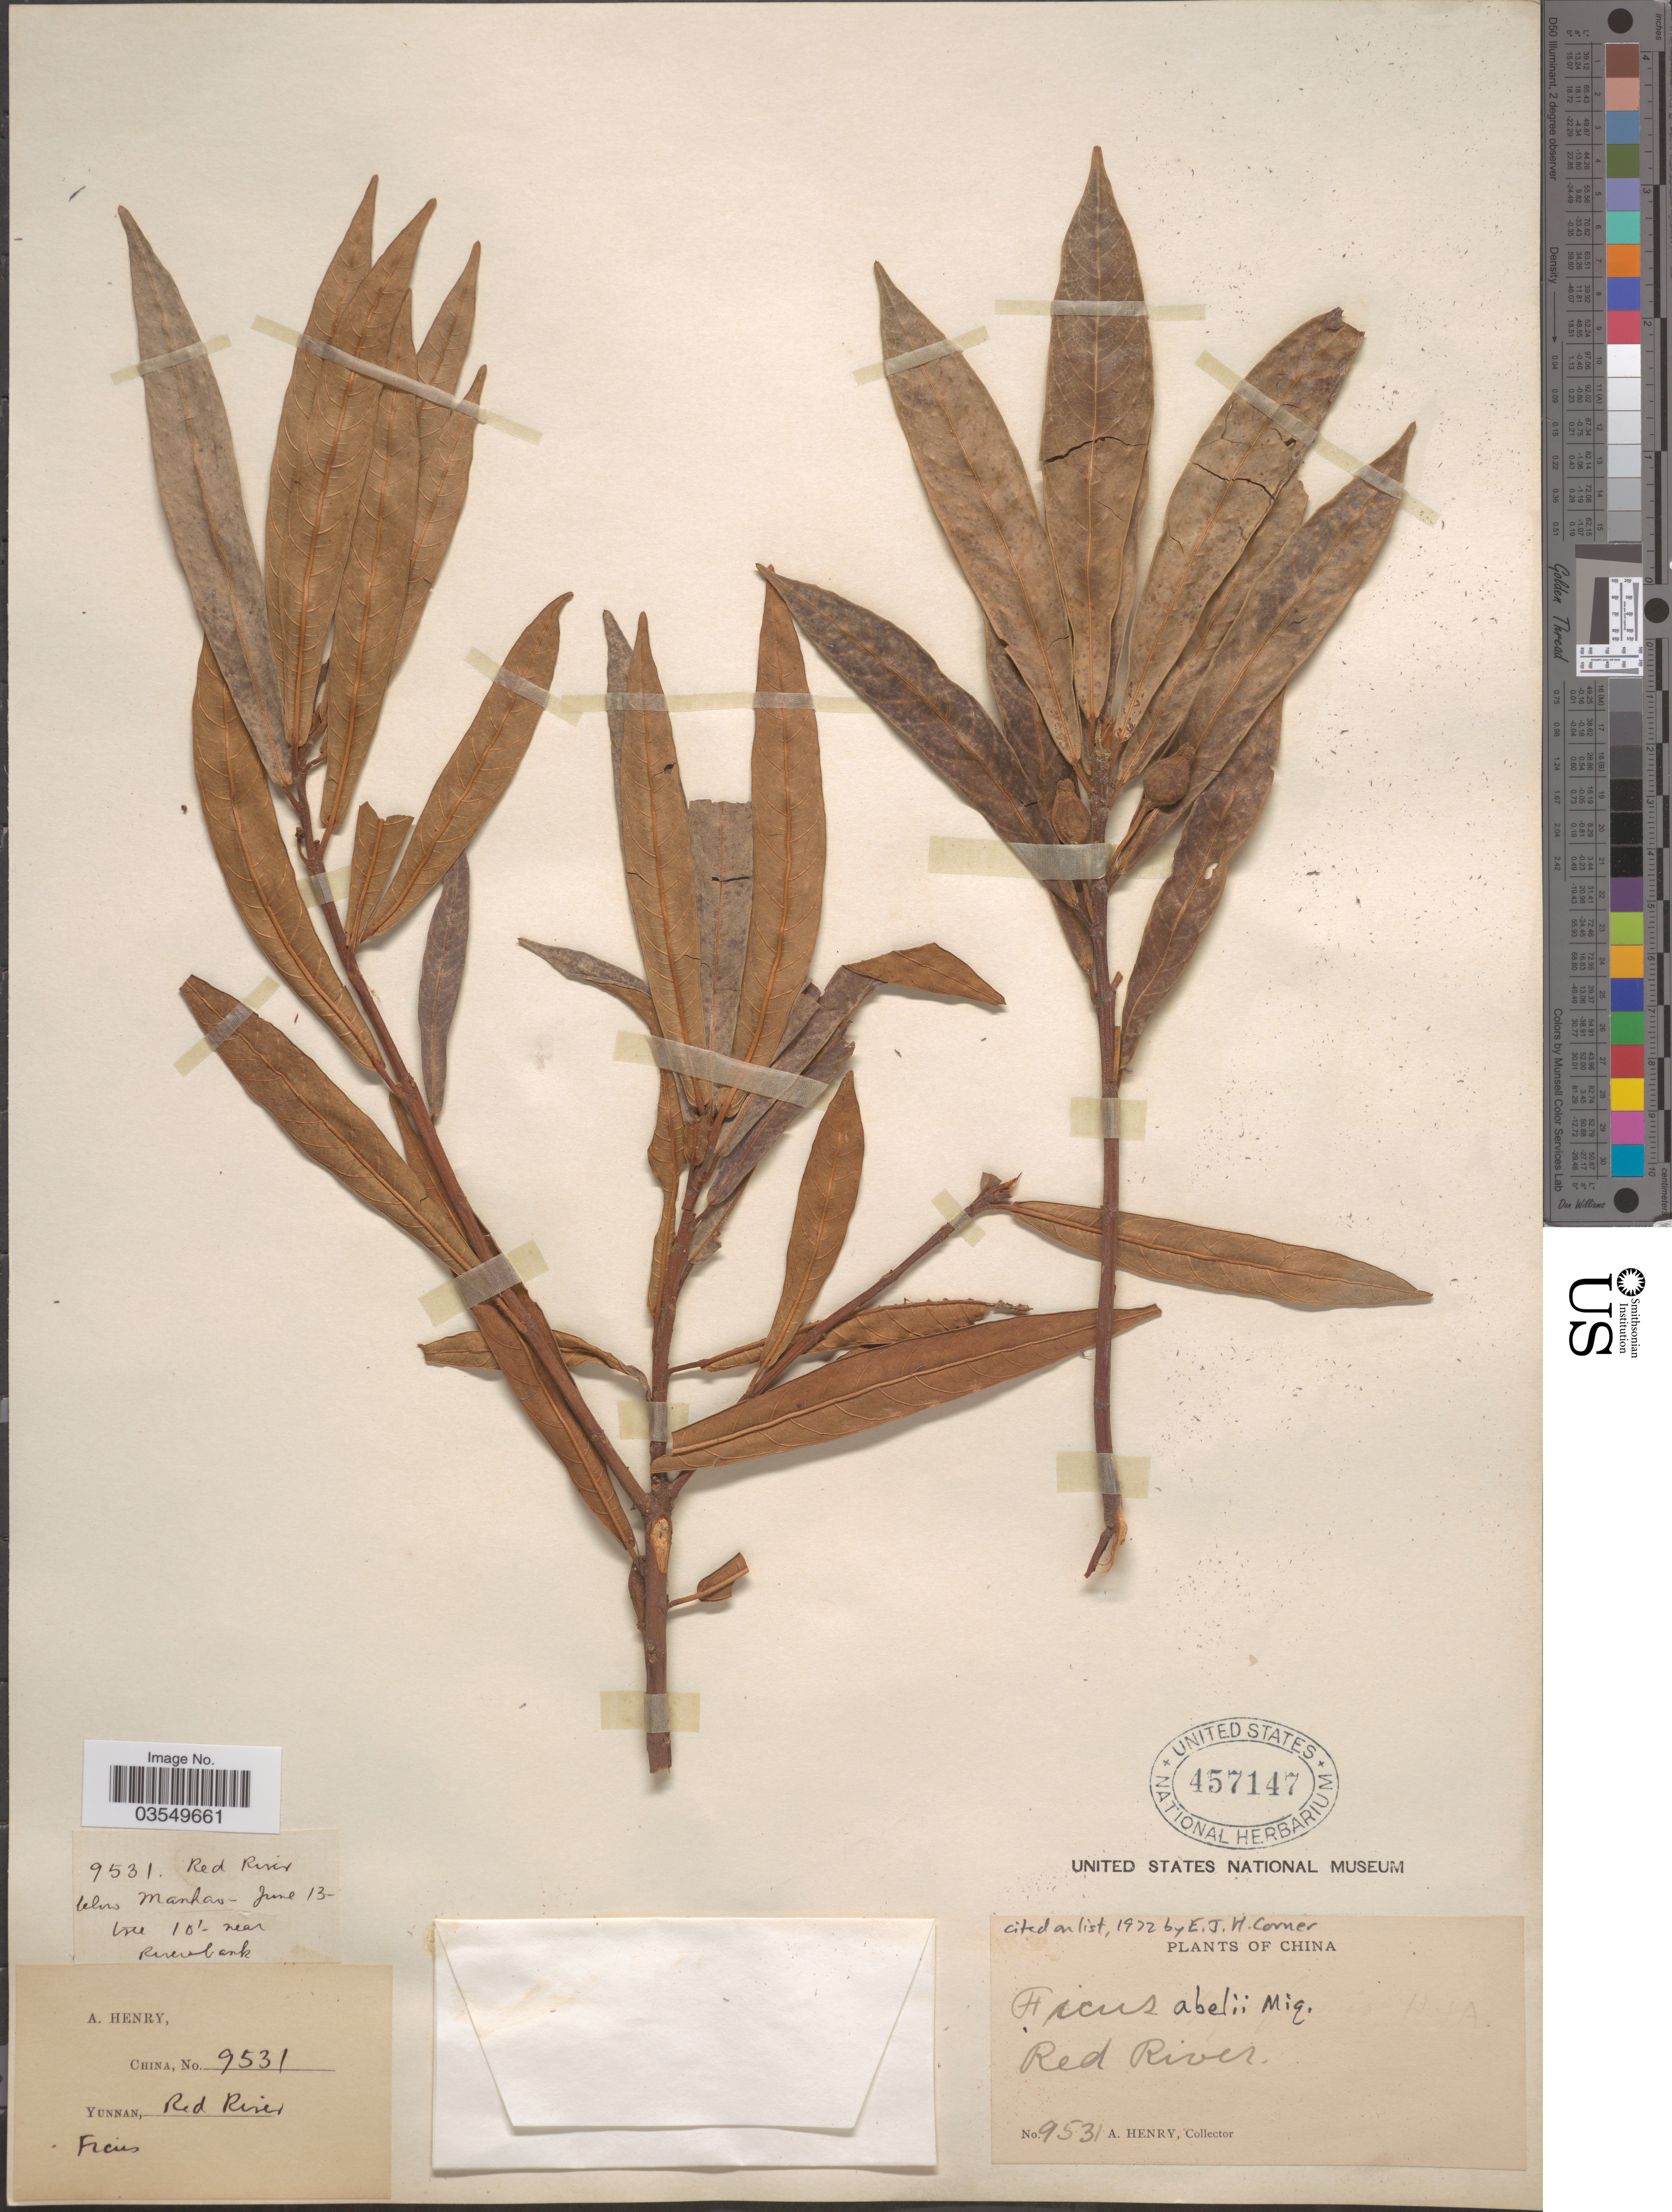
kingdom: Plantae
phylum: Tracheophyta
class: Magnoliopsida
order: Rosales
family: Moraceae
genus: Ficus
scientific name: Ficus abelii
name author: Miq.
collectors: A. Henry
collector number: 9531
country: China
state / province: Yunnan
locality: Red River below Manhao.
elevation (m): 3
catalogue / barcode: US 457147